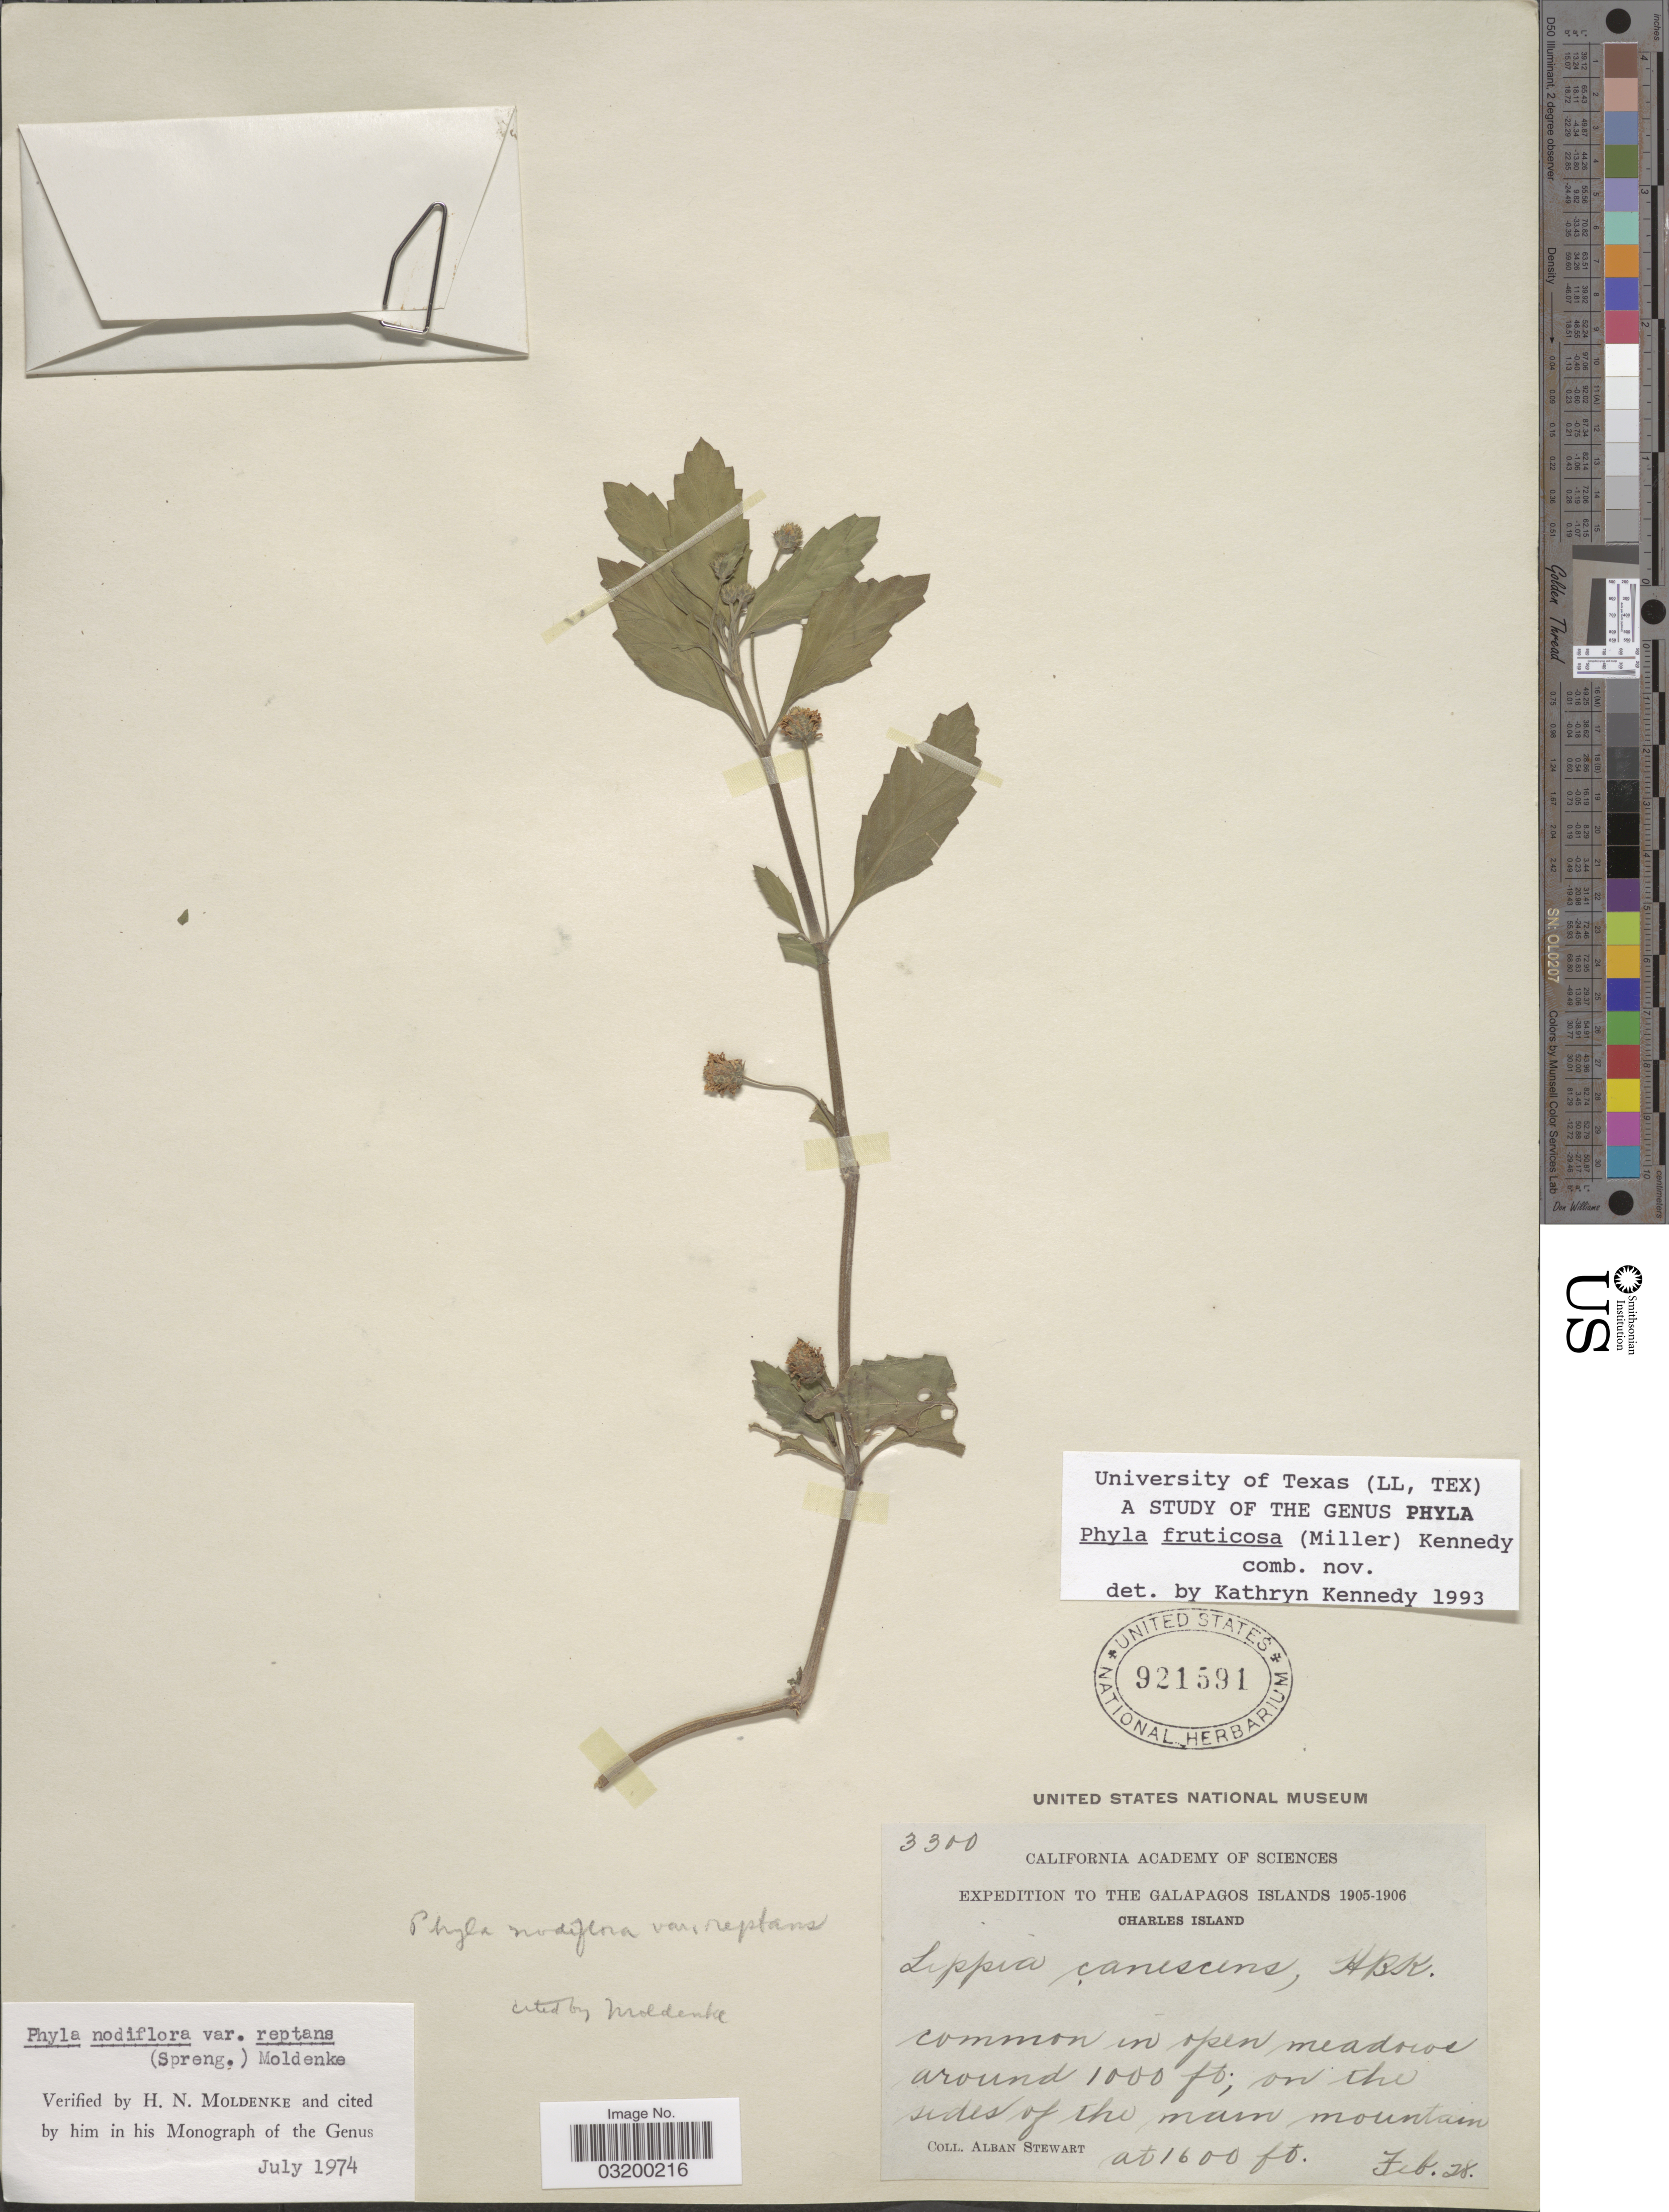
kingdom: Plantae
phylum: Tracheophyta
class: Magnoliopsida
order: Lamiales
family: Verbenaceae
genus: Phyla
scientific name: Phyla fruticosa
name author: (Mill.) K. Kenn. ex Wunderlin & B.F. Hansen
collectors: A. Stewart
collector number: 3300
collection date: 1905-02-28/1906-02-28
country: Ecuador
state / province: Colón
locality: The Galapagos Islands. Charles Island.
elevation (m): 305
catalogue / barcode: US 921591